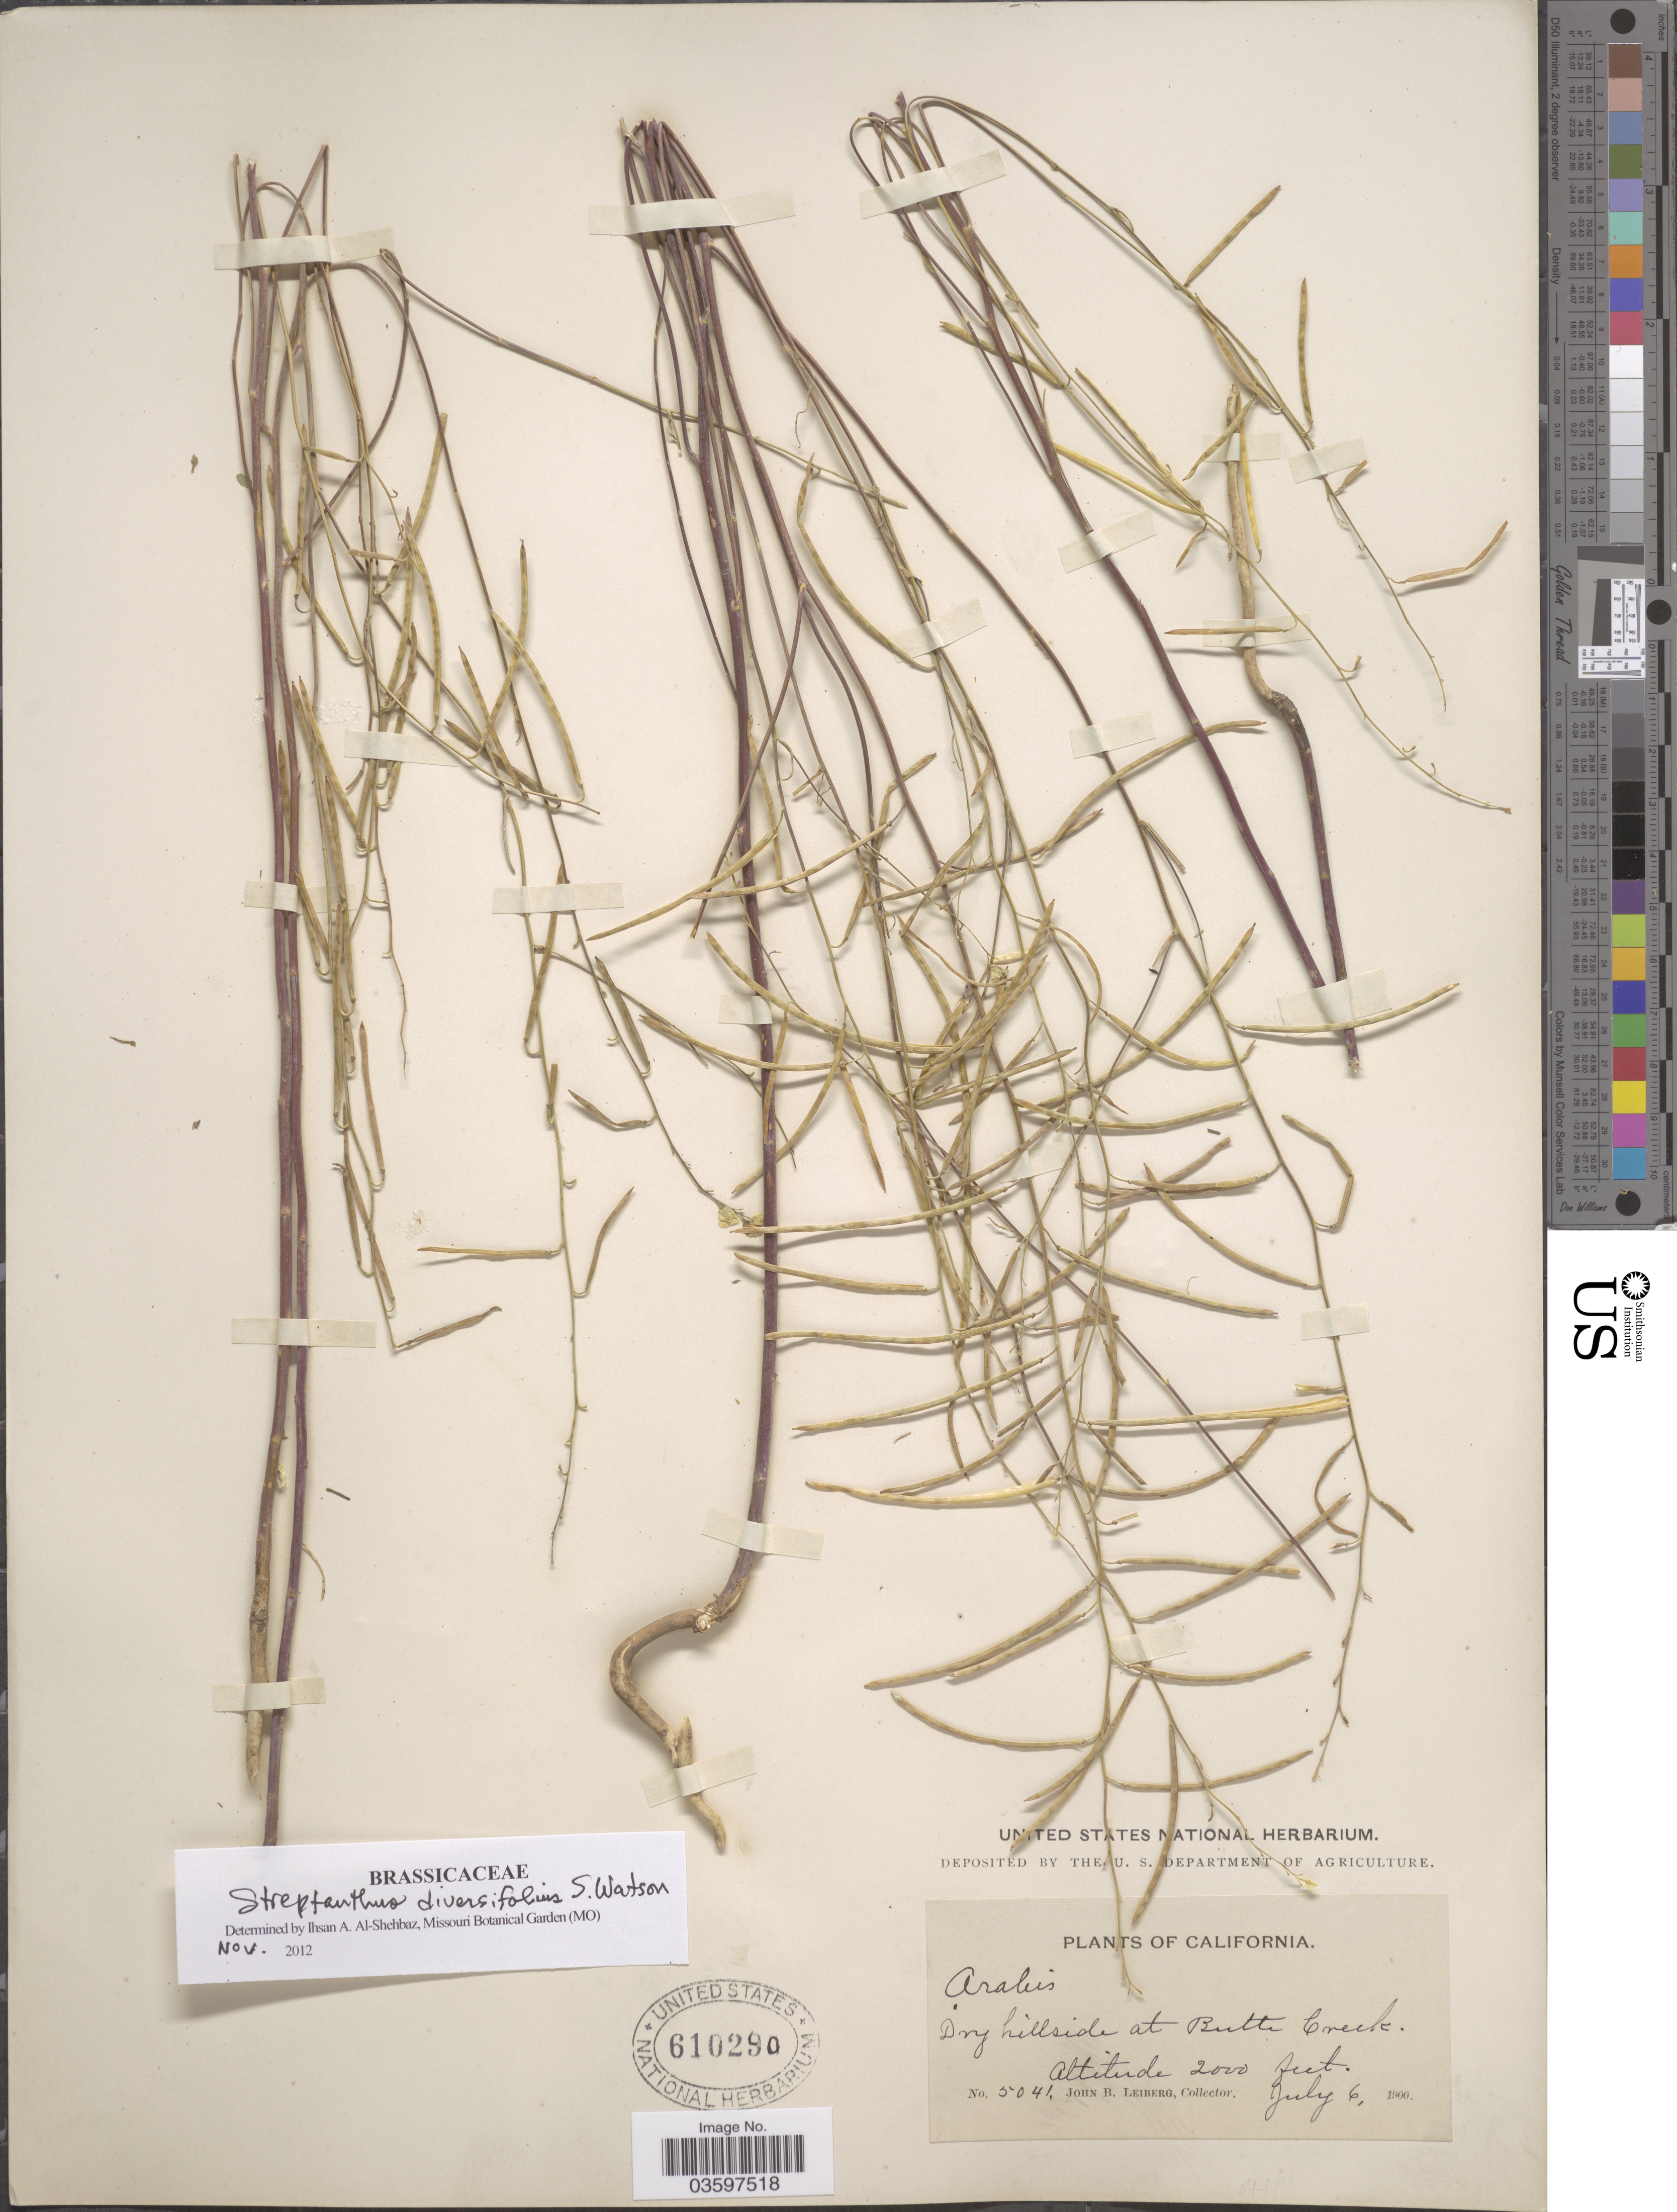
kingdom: Plantae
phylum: Tracheophyta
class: Magnoliopsida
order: Brassicales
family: Brassicaceae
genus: Streptanthus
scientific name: Streptanthus diversifolius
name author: S. Watson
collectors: J. B. Leiberg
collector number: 5041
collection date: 1900-07-06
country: United States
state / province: California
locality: Dry hillside at Butte Creek.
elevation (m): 610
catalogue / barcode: US 610290